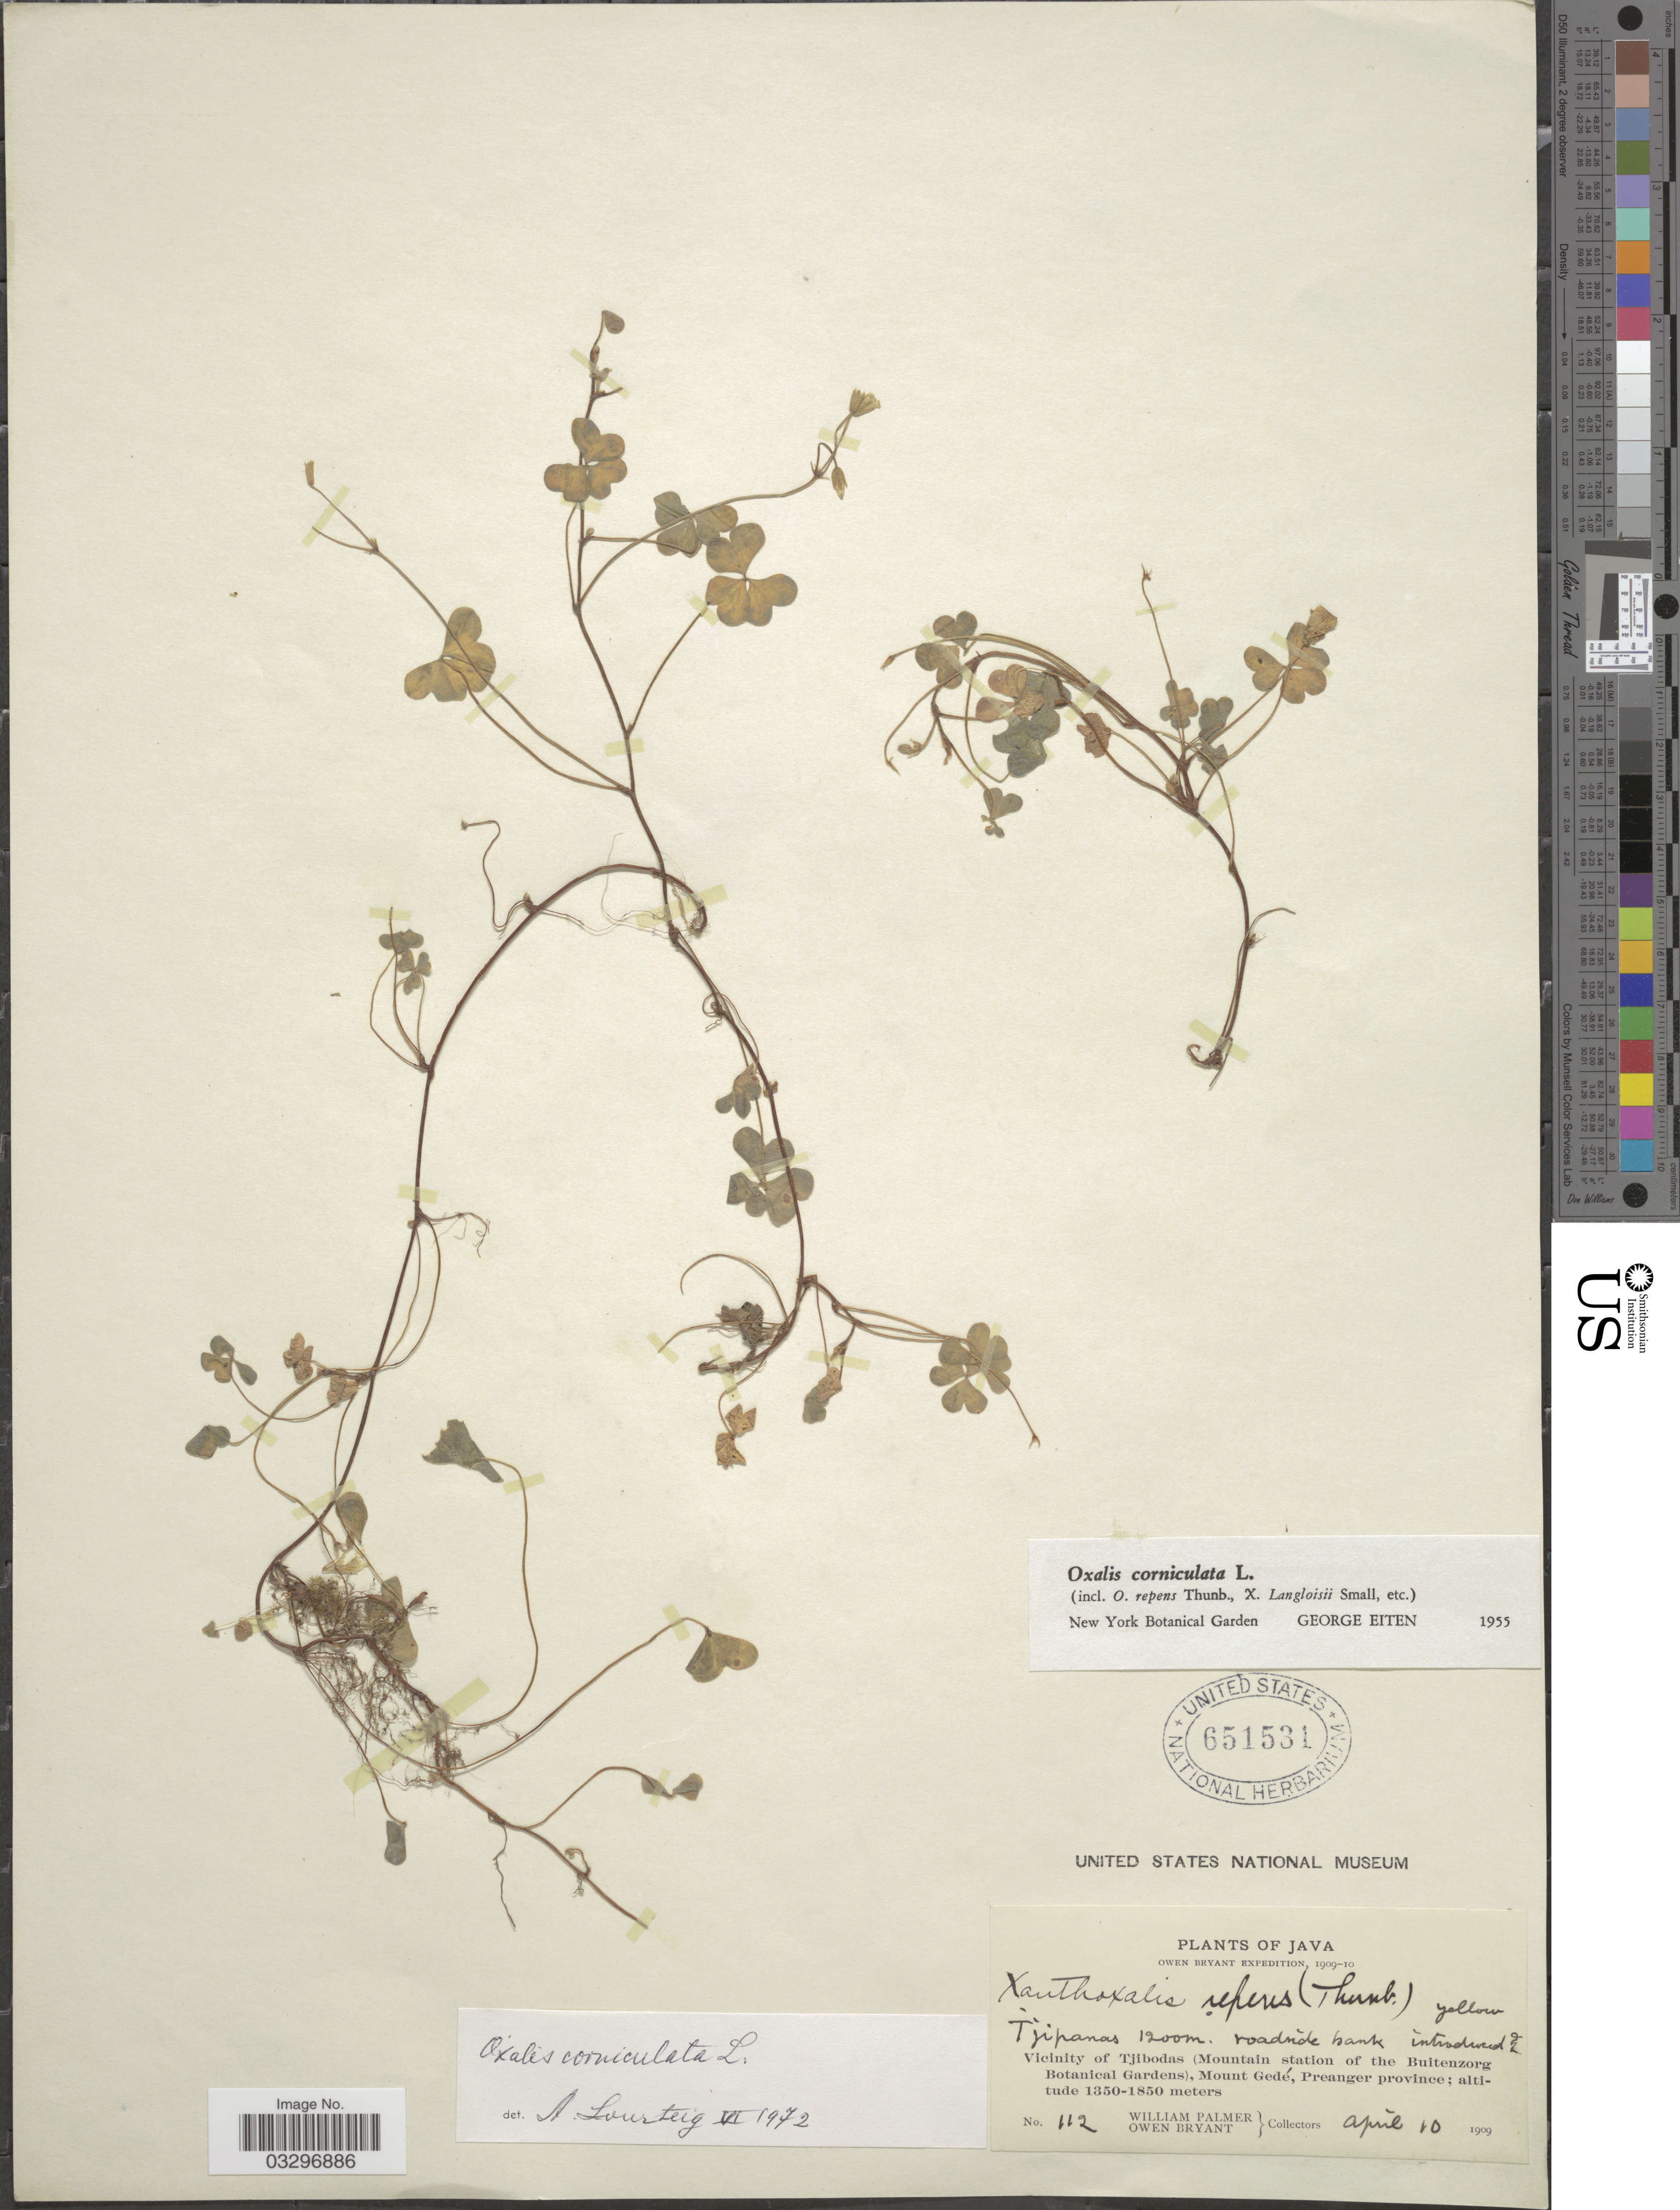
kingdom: Plantae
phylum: Tracheophyta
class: Magnoliopsida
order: Oxalidales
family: Oxalidaceae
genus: Oxalis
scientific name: Oxalis corniculata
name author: L.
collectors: W. Palmer & O. Bryant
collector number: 112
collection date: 1909-04-10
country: Indonesia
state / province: Java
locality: Tjipanas. Vicinity of Tjibodas (Mountain station of the Buitenzorg Botanical Gardens), Mount Gedé, Preanger province.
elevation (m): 1350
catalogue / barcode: US 651531